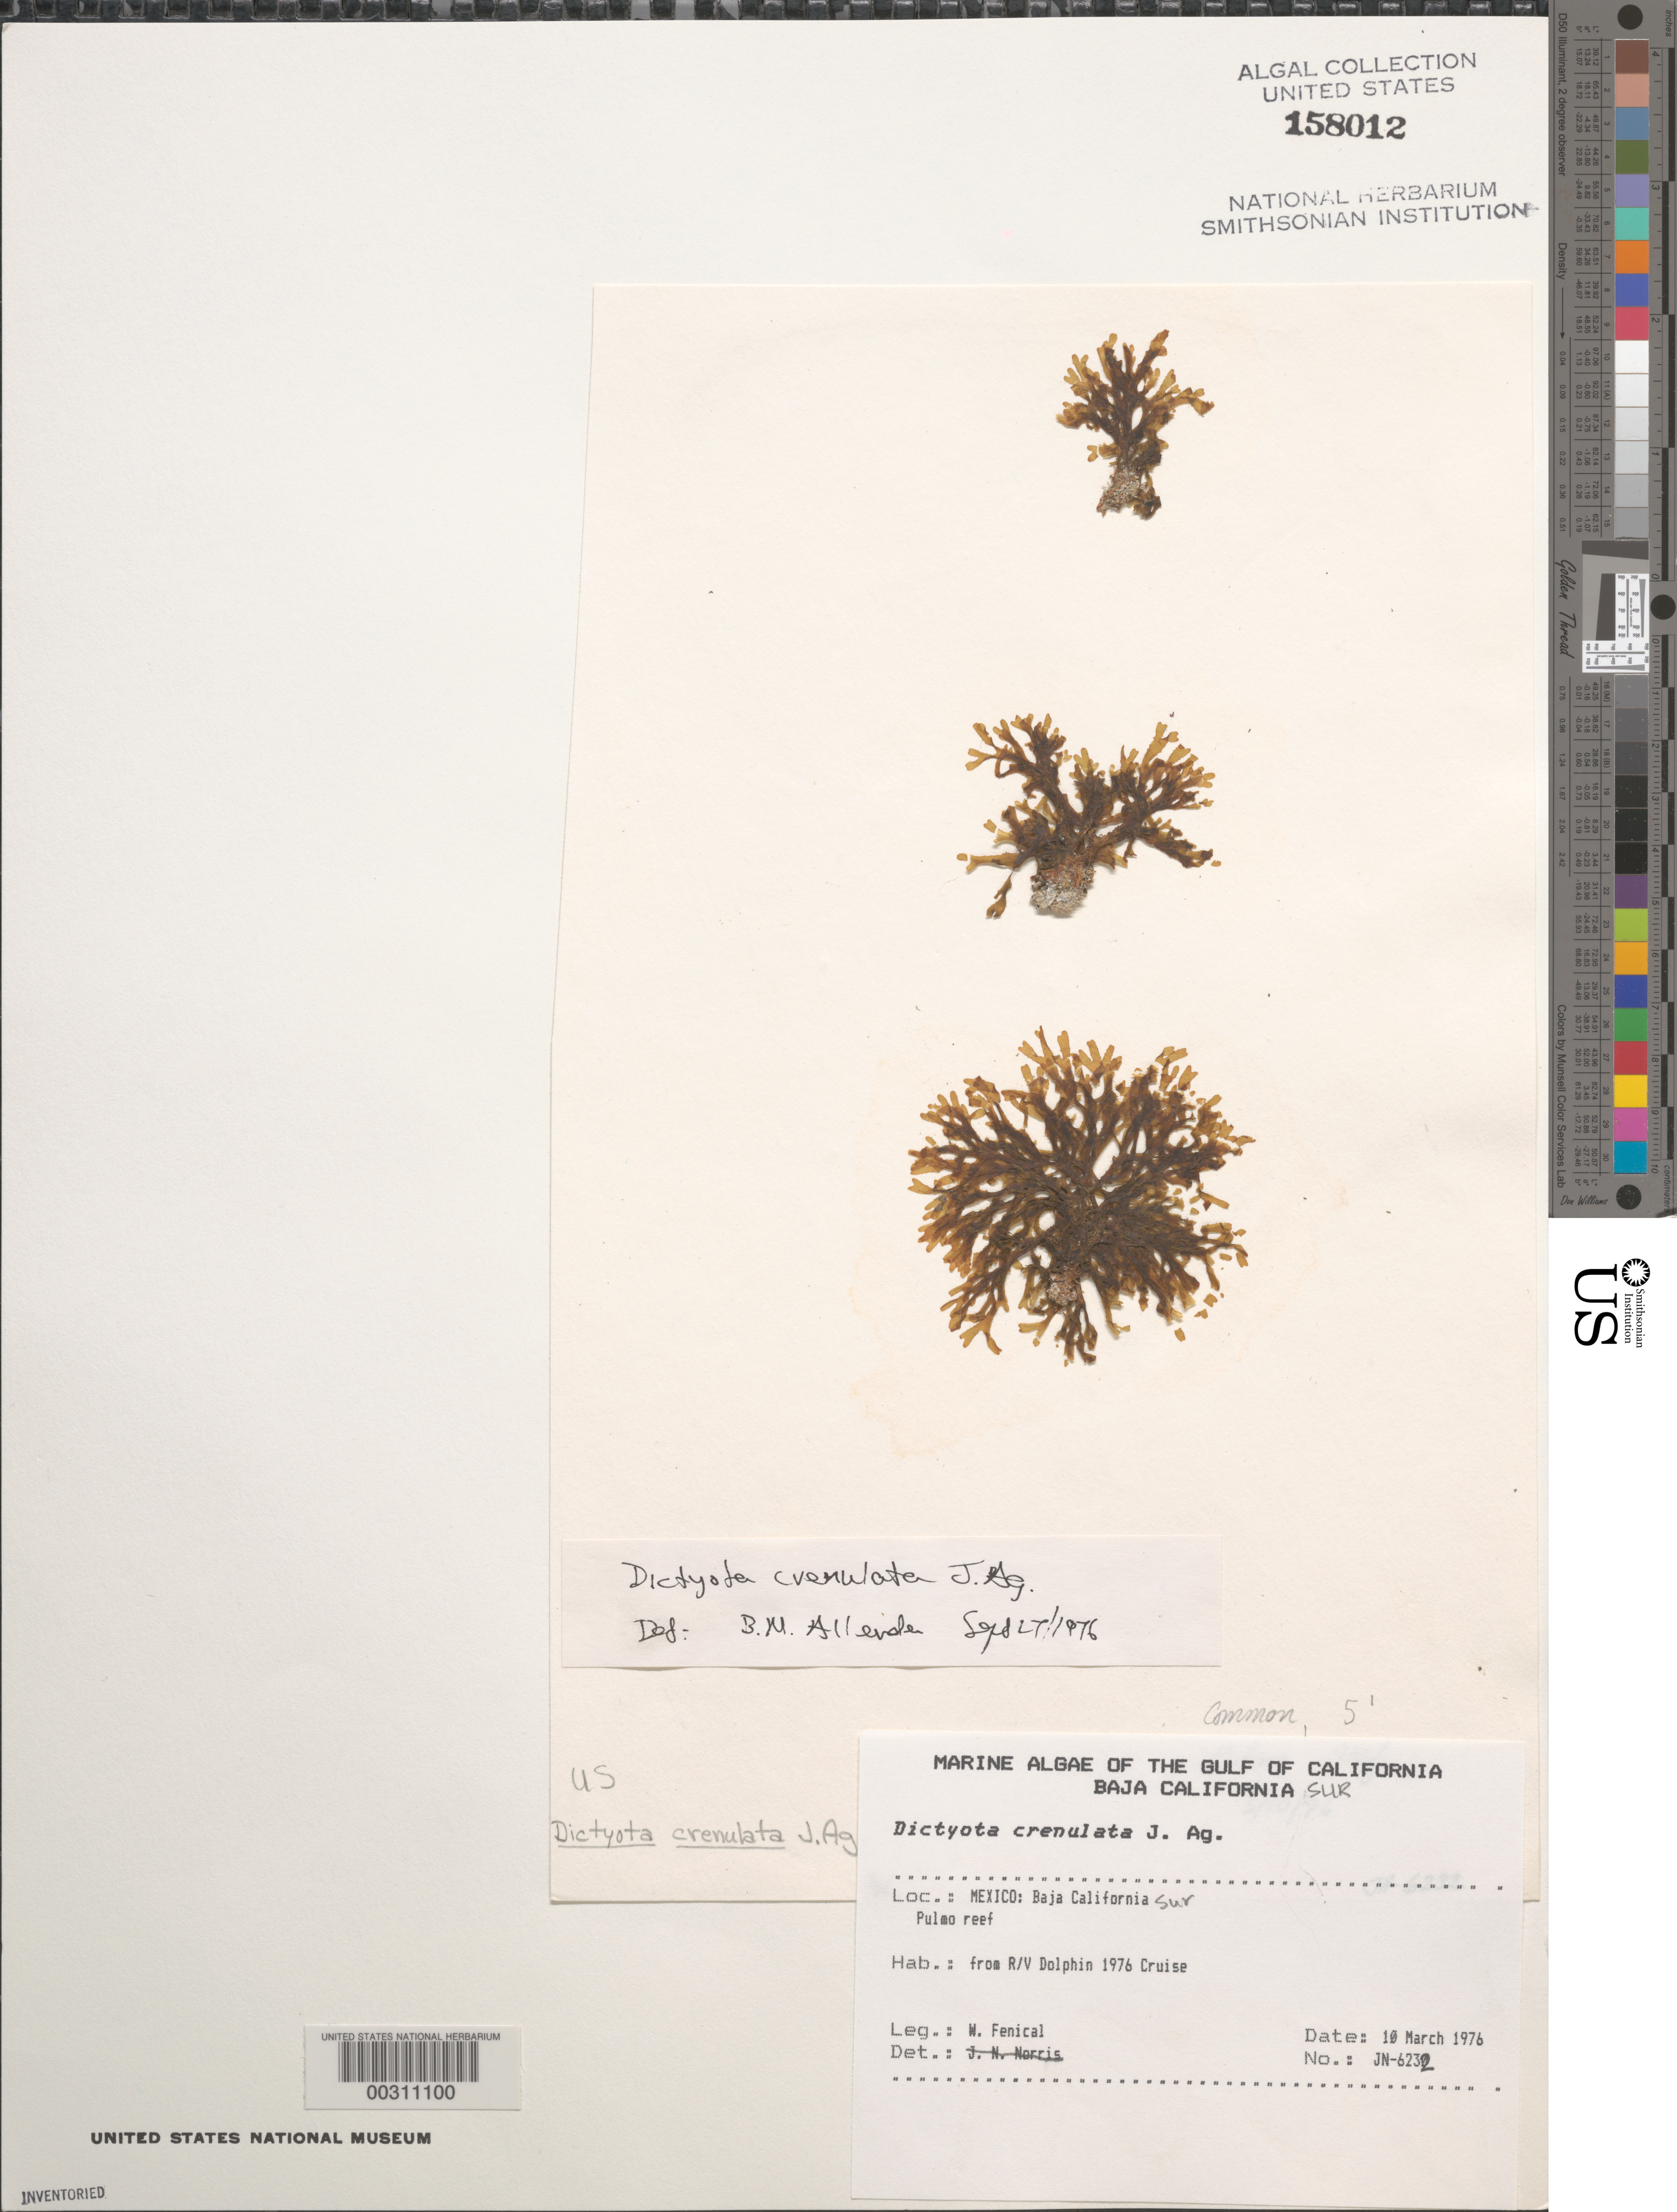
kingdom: Chromista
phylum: Ochrophyta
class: Phaeophyceae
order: Dictyotales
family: Dictyotaceae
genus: Dictyota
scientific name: Dictyota crenulata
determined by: Allender, B. M.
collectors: W. Fenical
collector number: Jn-6232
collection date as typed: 10 Mar 1976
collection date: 1976-03-10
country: Mexico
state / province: Baja California Sur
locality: Pulmo Reef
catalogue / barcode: US 158012